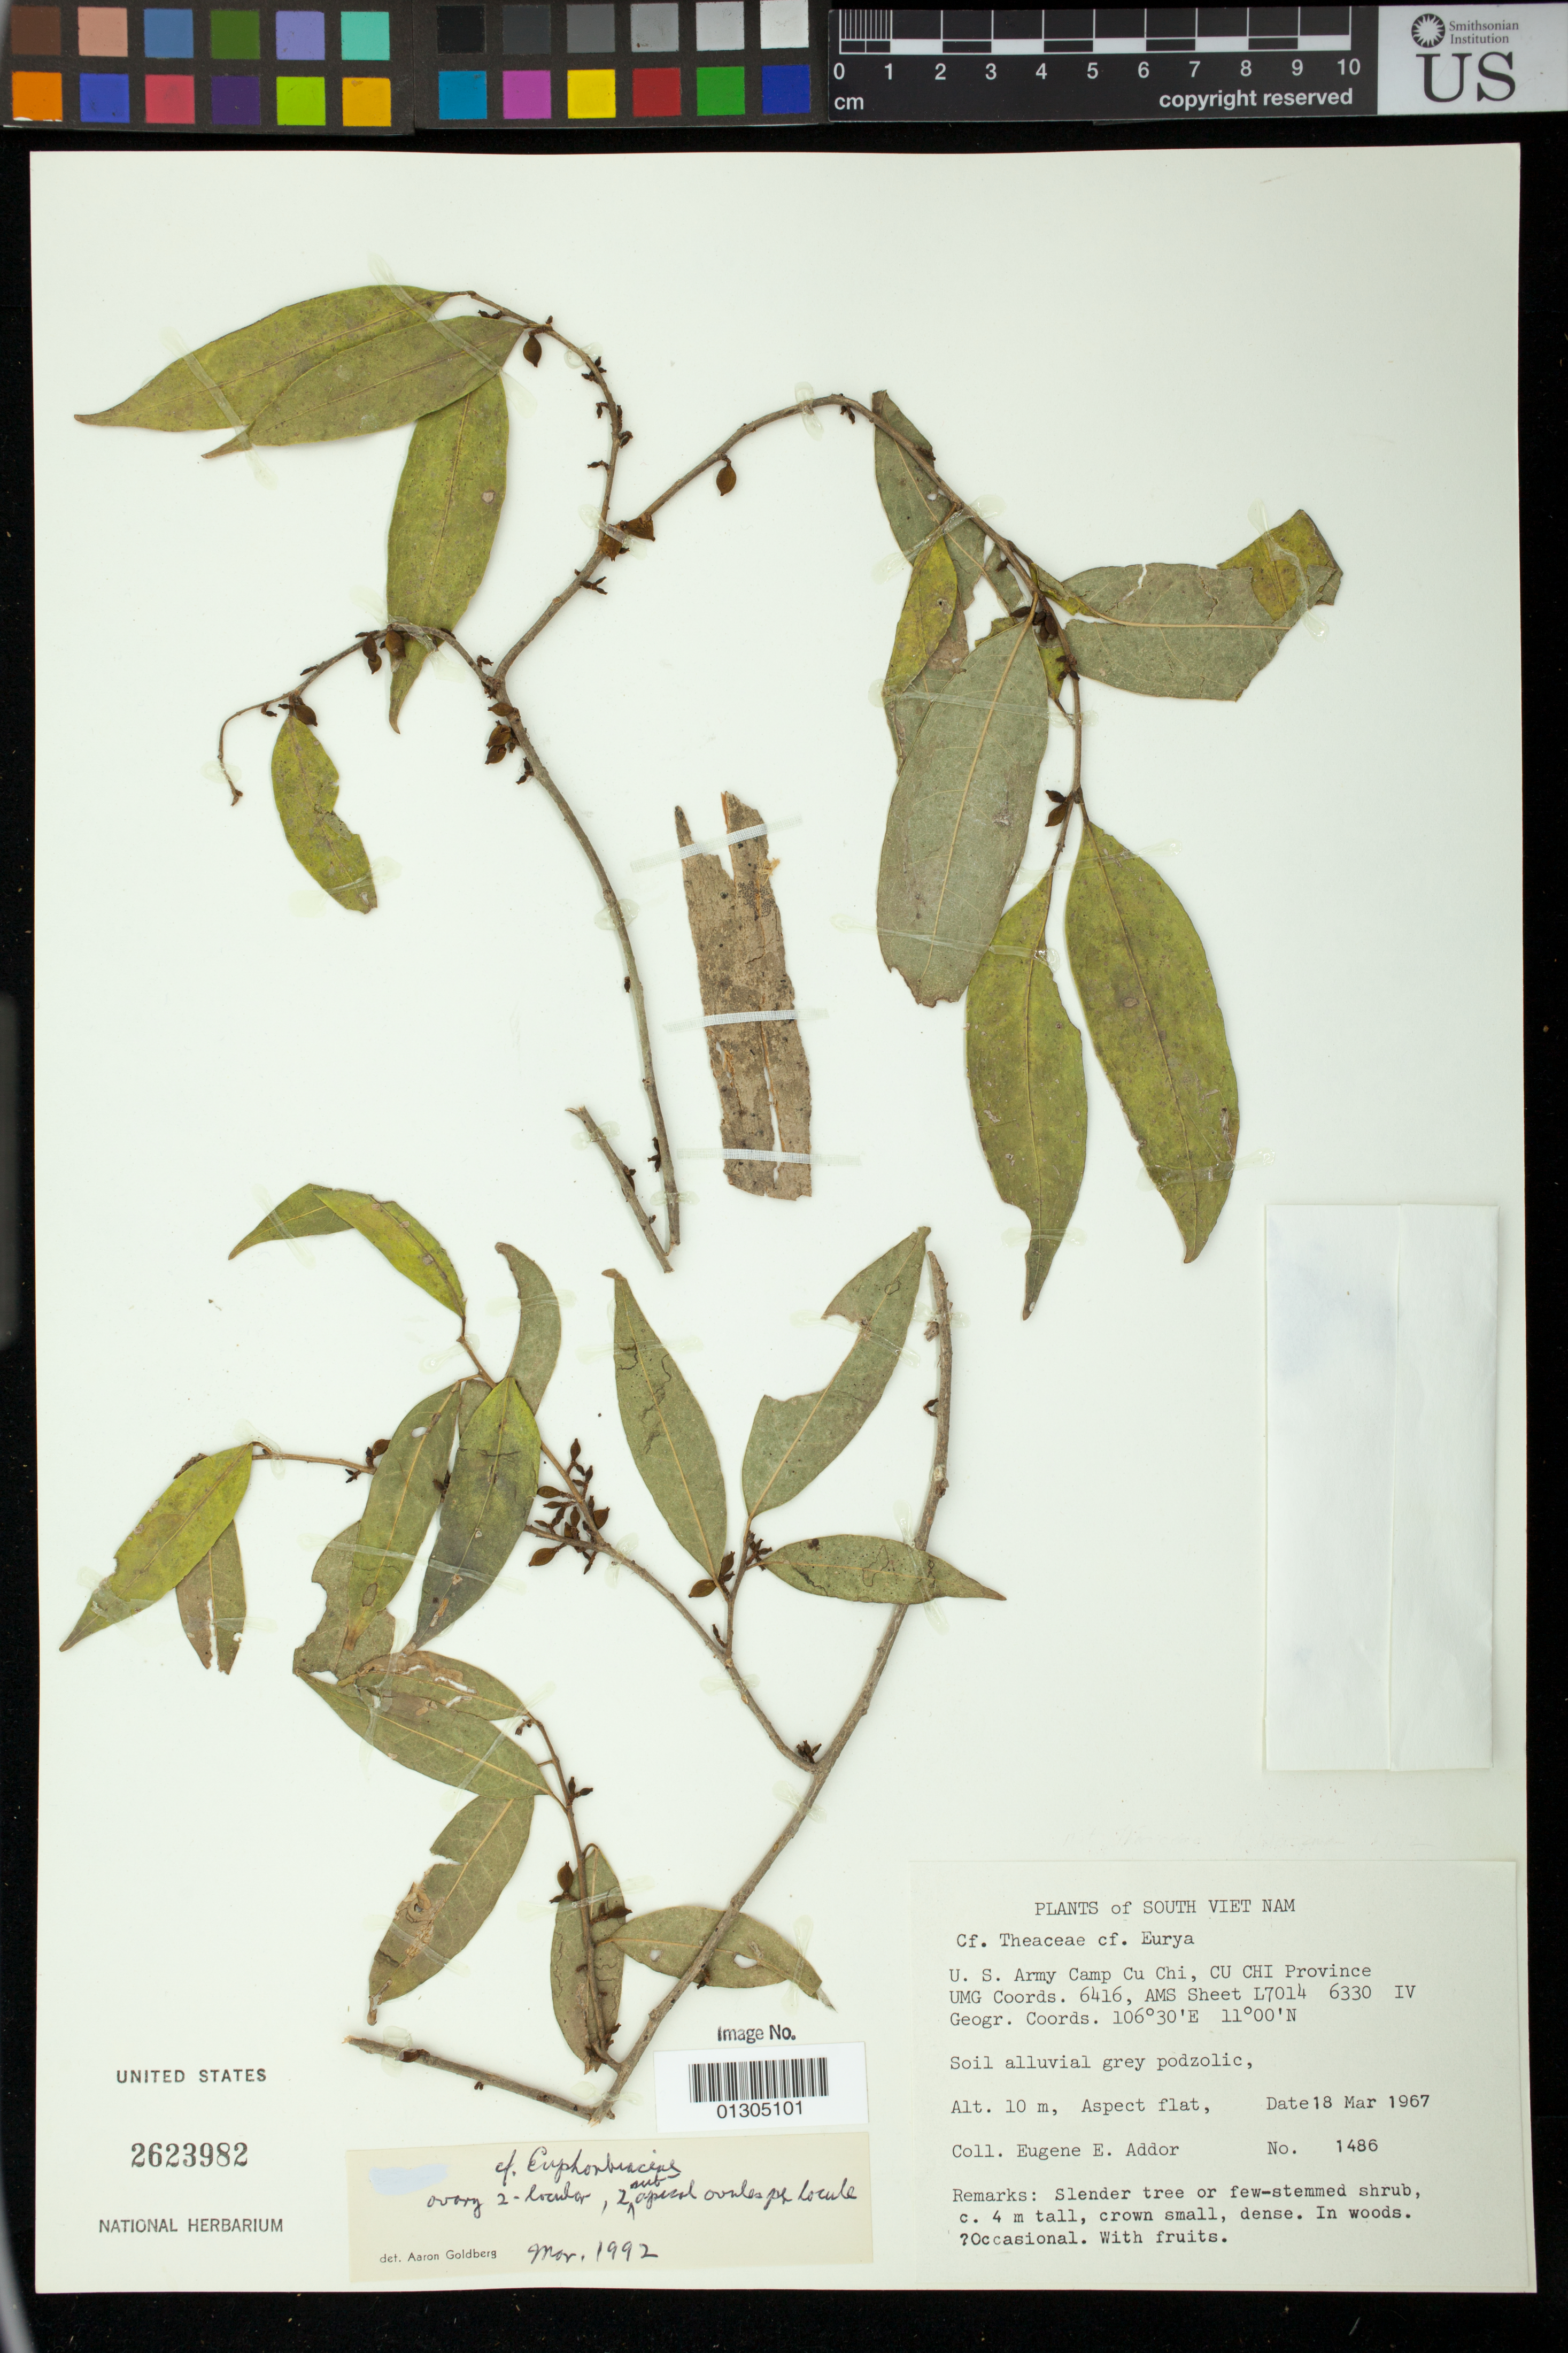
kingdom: Plantae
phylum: Tracheophyta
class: Magnoliopsida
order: Malpighiales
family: Euphorbiaceae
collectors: E. E. Addor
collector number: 1486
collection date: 1967-03-18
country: Vietnam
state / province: Ho Chi Minh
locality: U.S. Army Camp CuChi, Cu Chi Province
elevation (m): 10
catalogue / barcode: US 2623982